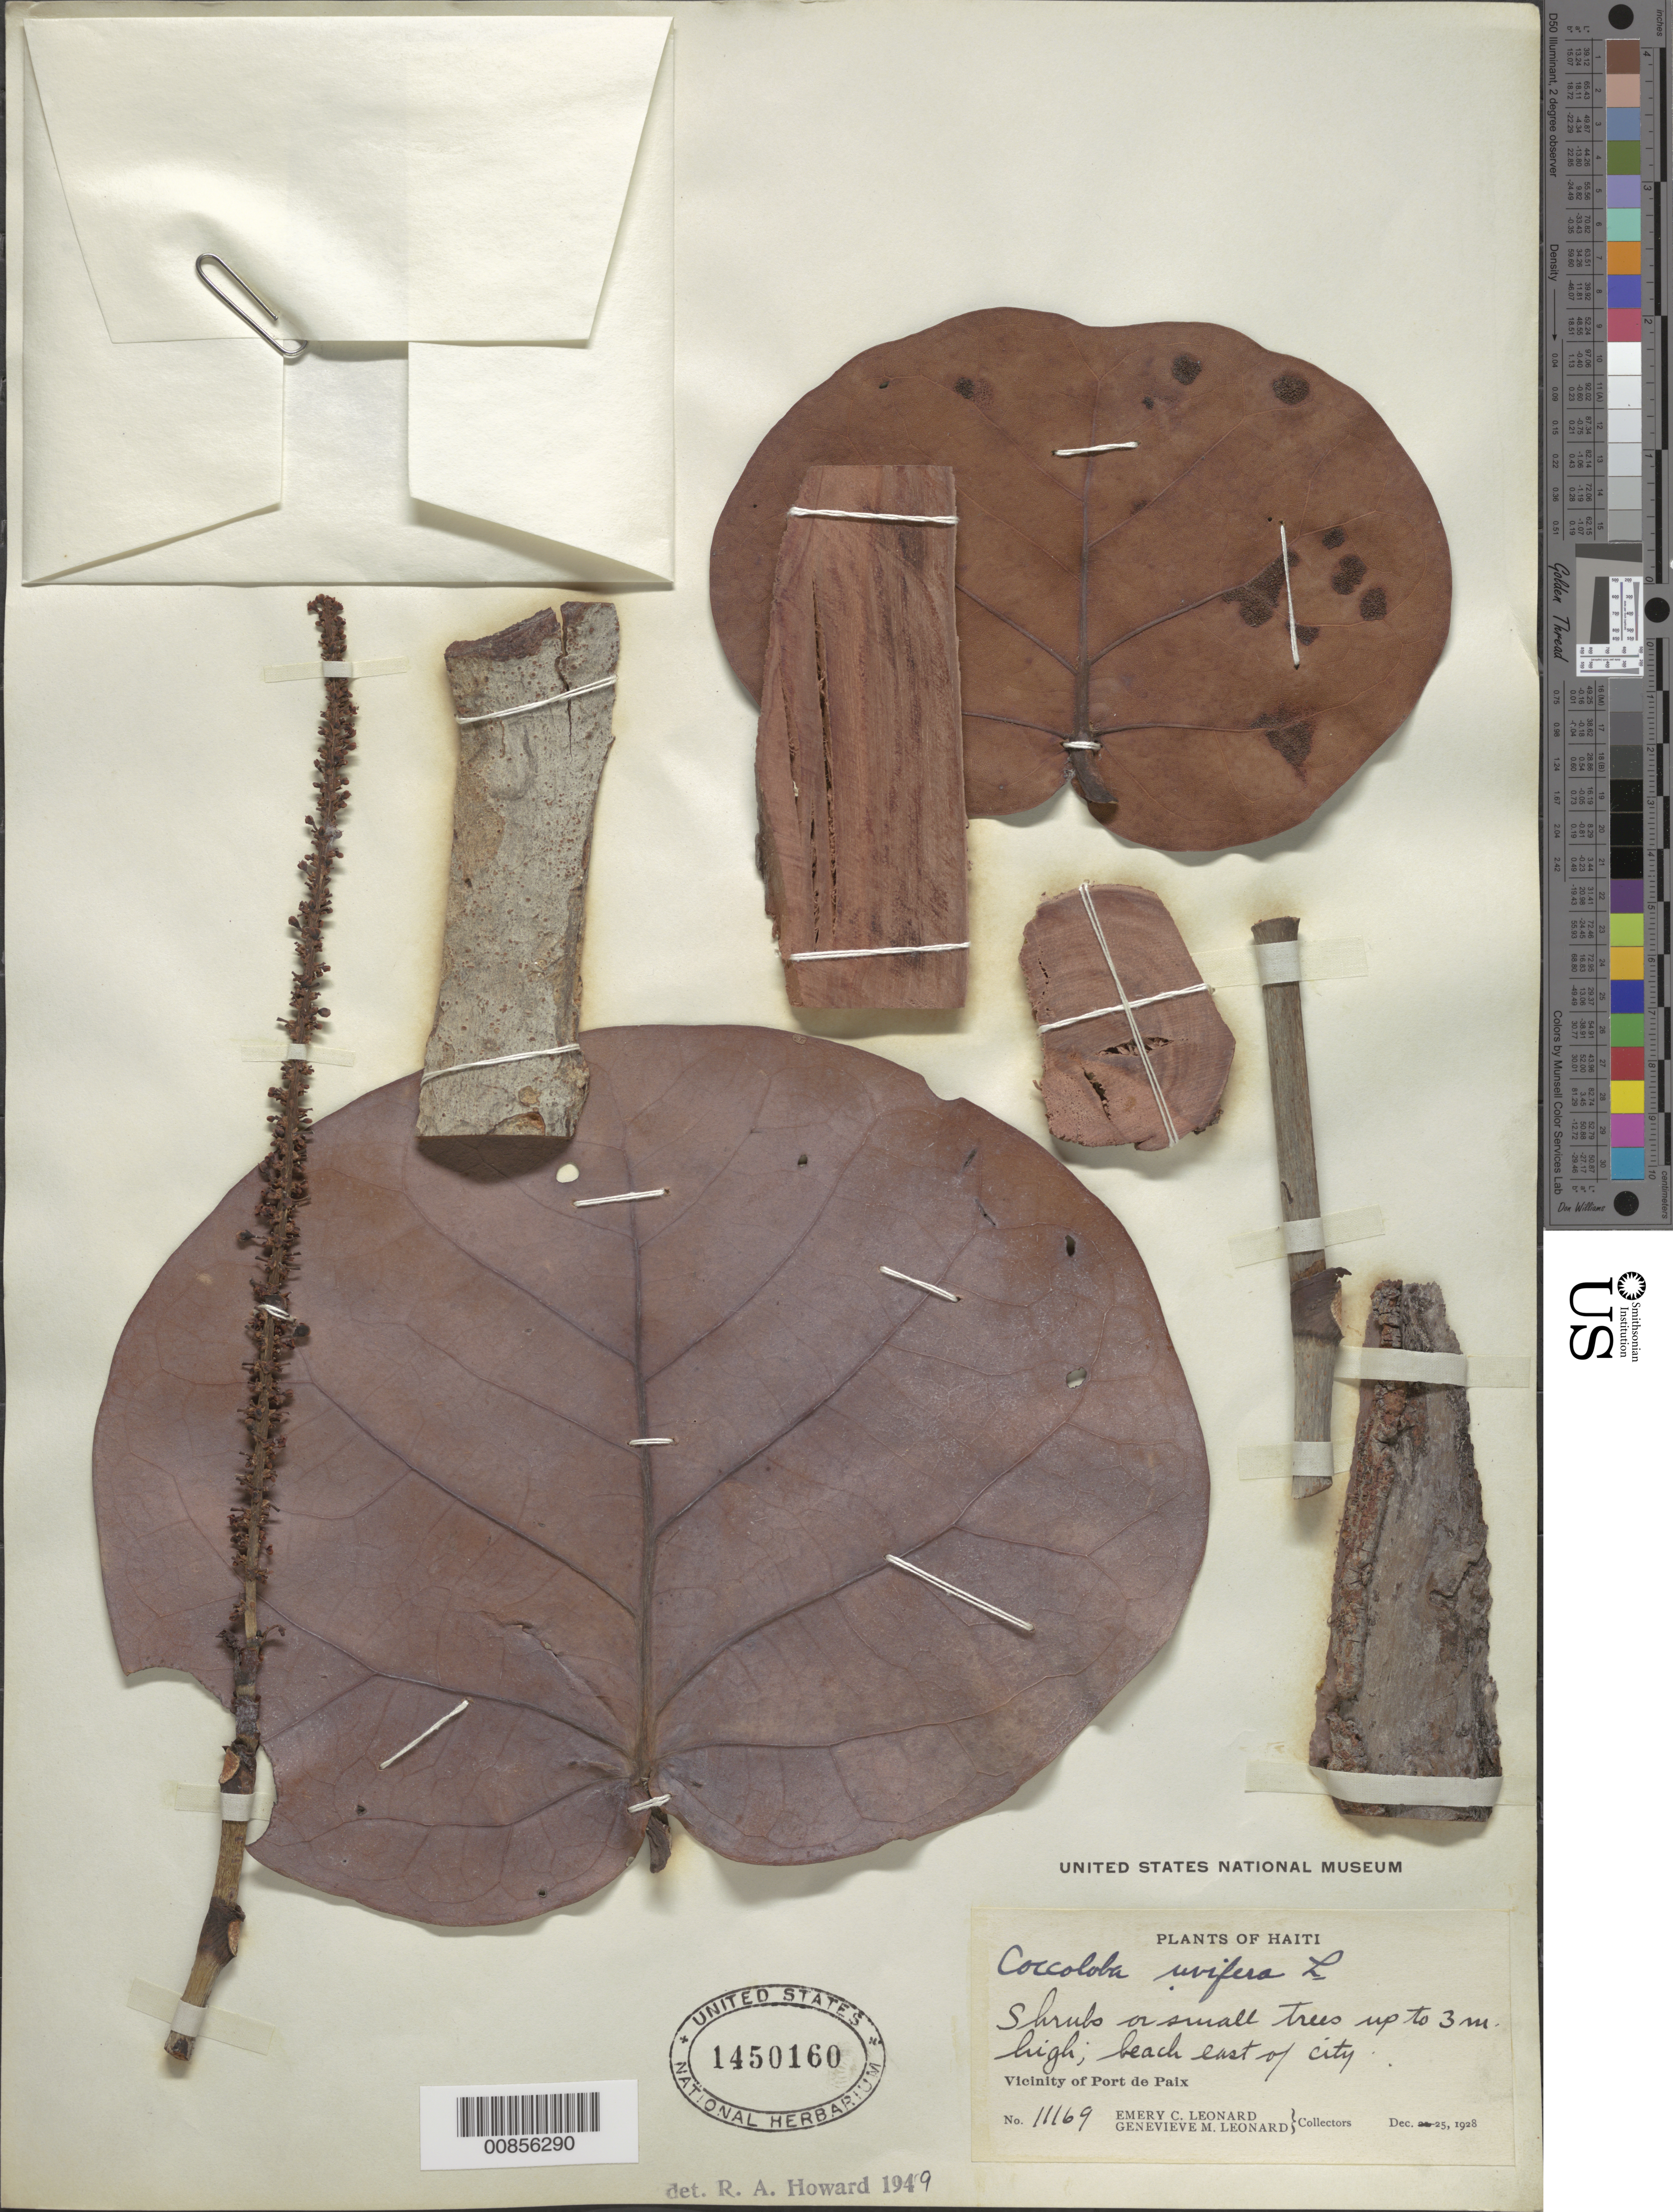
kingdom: Plantae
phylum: Tracheophyta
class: Magnoliopsida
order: Caryophyllales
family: Polygonaceae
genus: Coccoloba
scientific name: Coccoloba uvifera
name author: L.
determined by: Howard, R. A.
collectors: E. C. Leonard & G. M. Leonard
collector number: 11169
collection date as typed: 25 Dec 1928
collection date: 1928-12-25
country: Haiti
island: Hispaniola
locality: Vicinity of Port de Paix. Beach east of city.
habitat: Beach.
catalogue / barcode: US 1450160